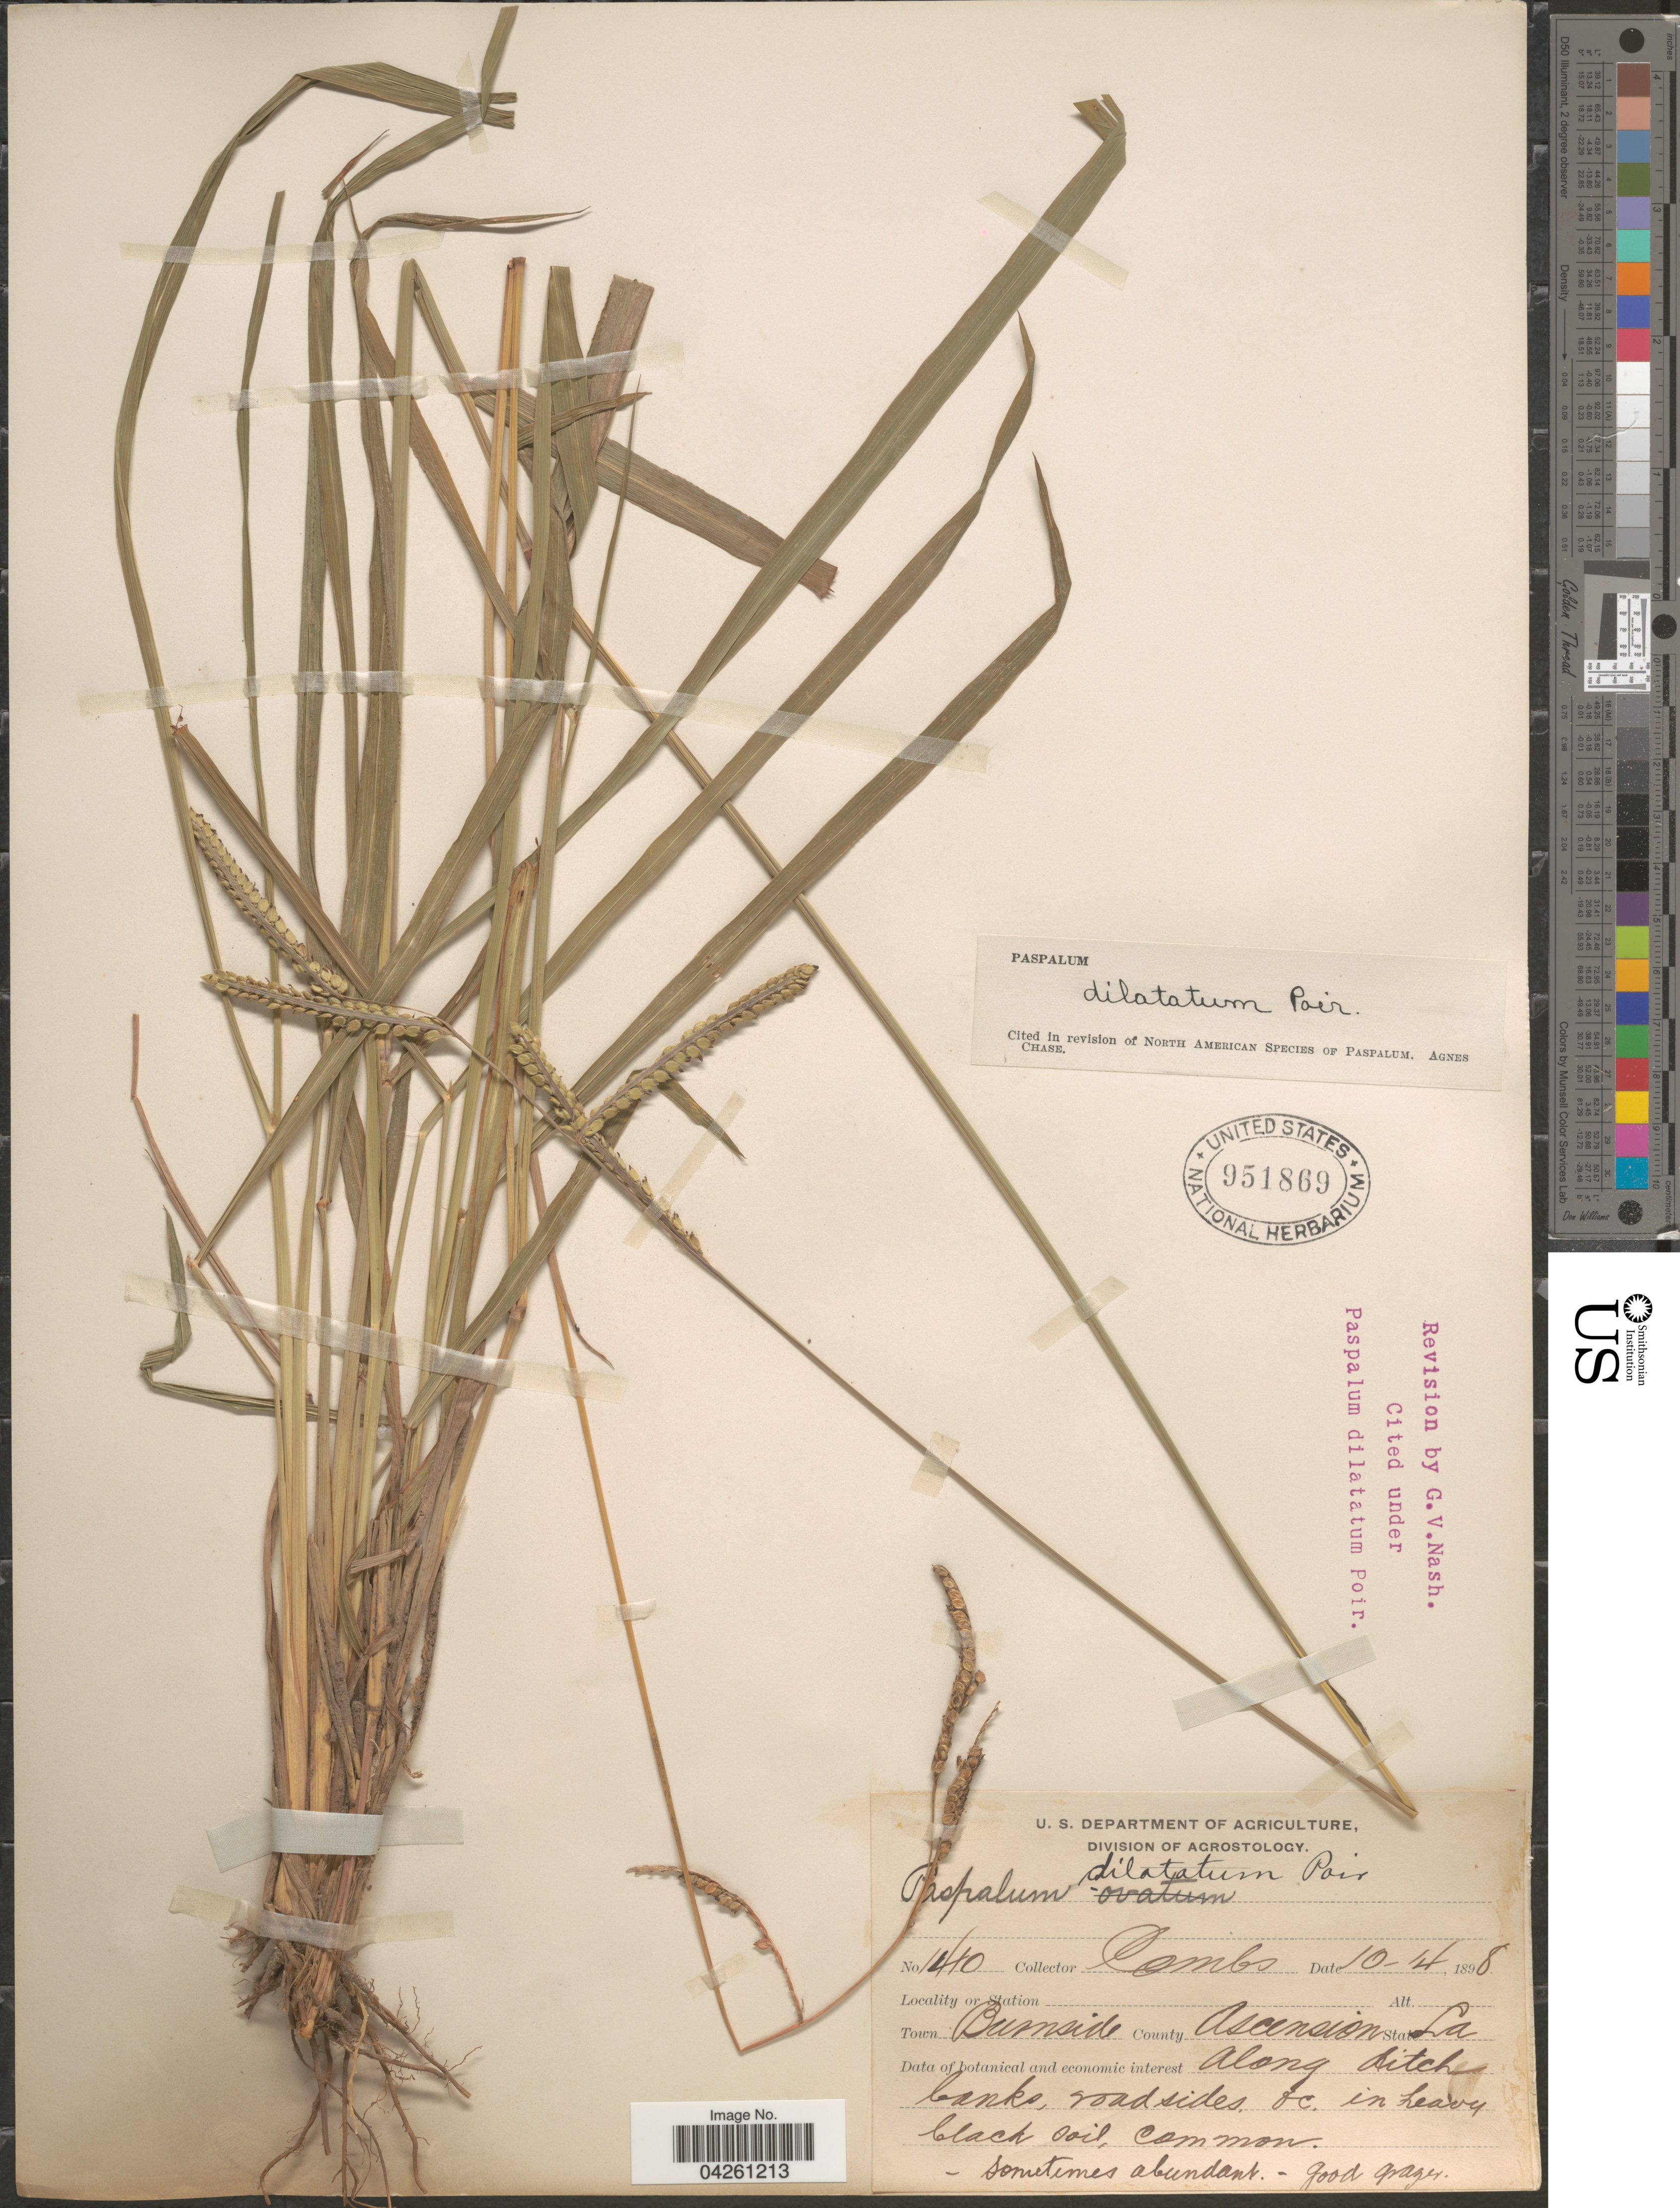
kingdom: Plantae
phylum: Tracheophyta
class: Liliopsida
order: Poales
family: Poaceae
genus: Paspalum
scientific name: Paspalum dilatatum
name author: Poir.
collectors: -. Combs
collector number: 1410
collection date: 1898-10-14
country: United States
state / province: Louisiana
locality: Town Burnside County Ascension. Along ditch banks, roadsides.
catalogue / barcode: US 951869